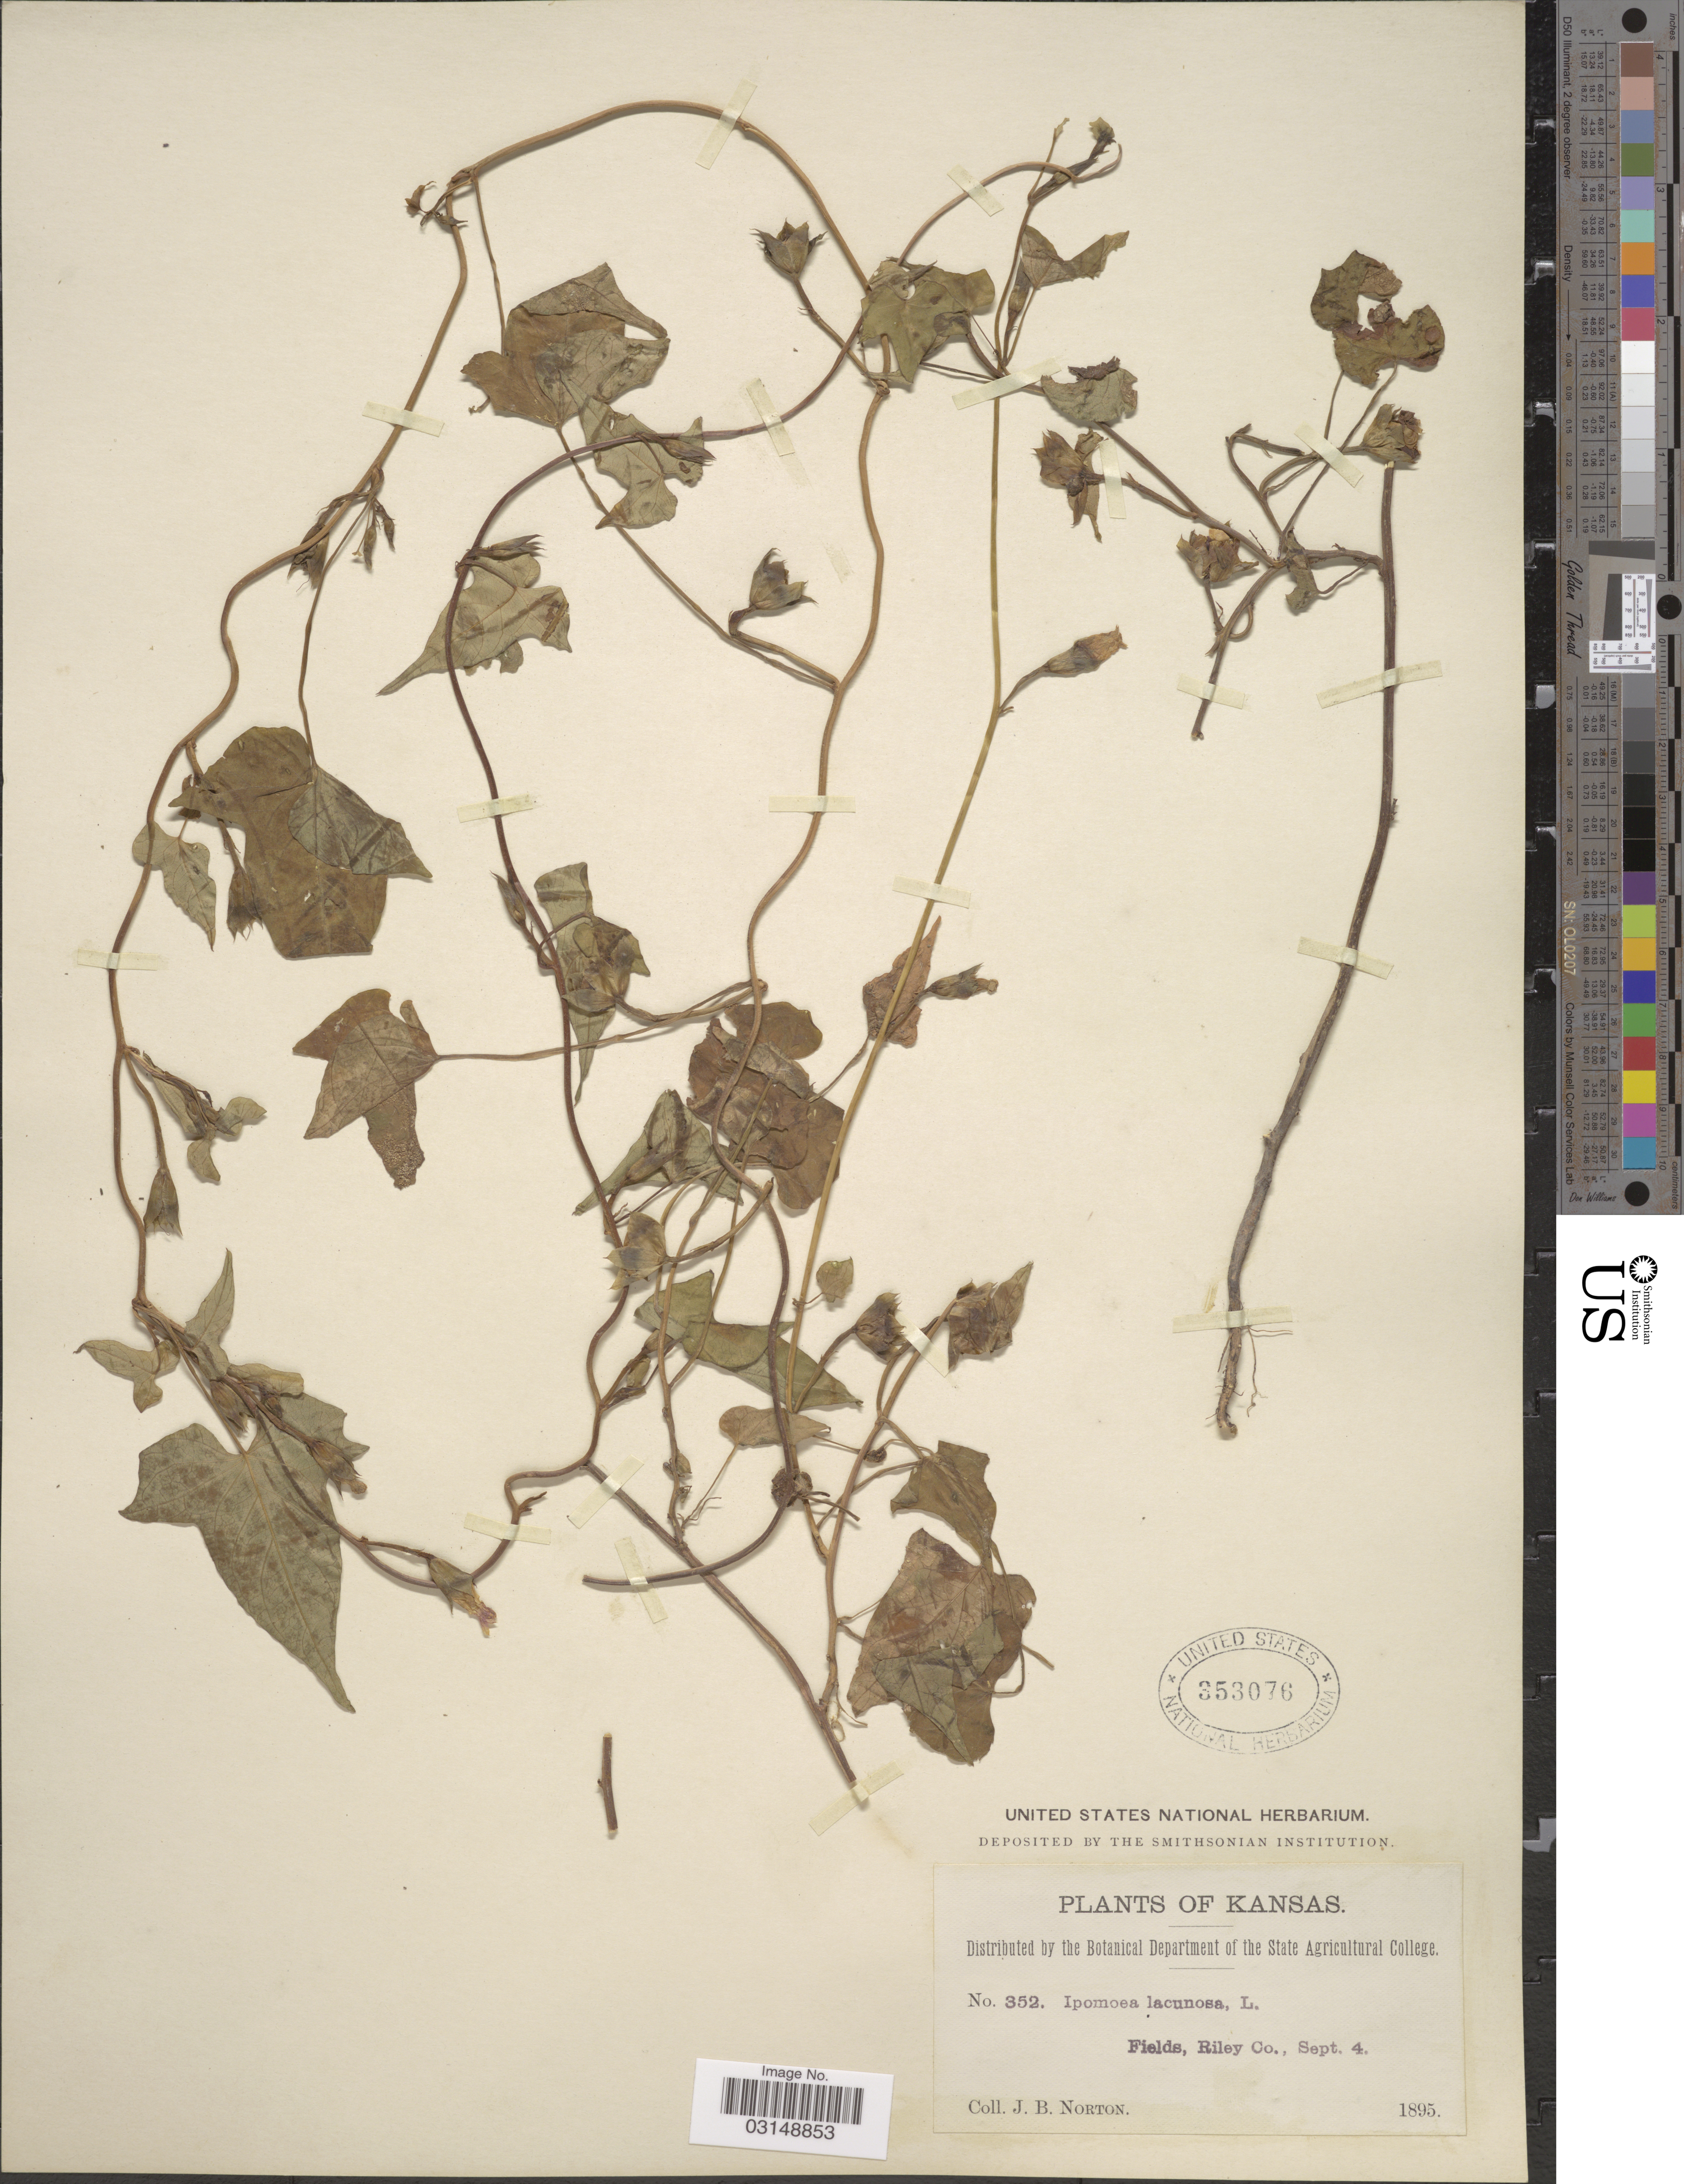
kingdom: Plantae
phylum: Tracheophyta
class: Magnoliopsida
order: Solanales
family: Convolvulaceae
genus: Ipomoea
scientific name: Ipomoea lacunosa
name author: L.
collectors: J. B. Norton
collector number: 352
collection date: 1895-09-04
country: United States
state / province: Kansas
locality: Fields, Riley Co.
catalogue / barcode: US 353076